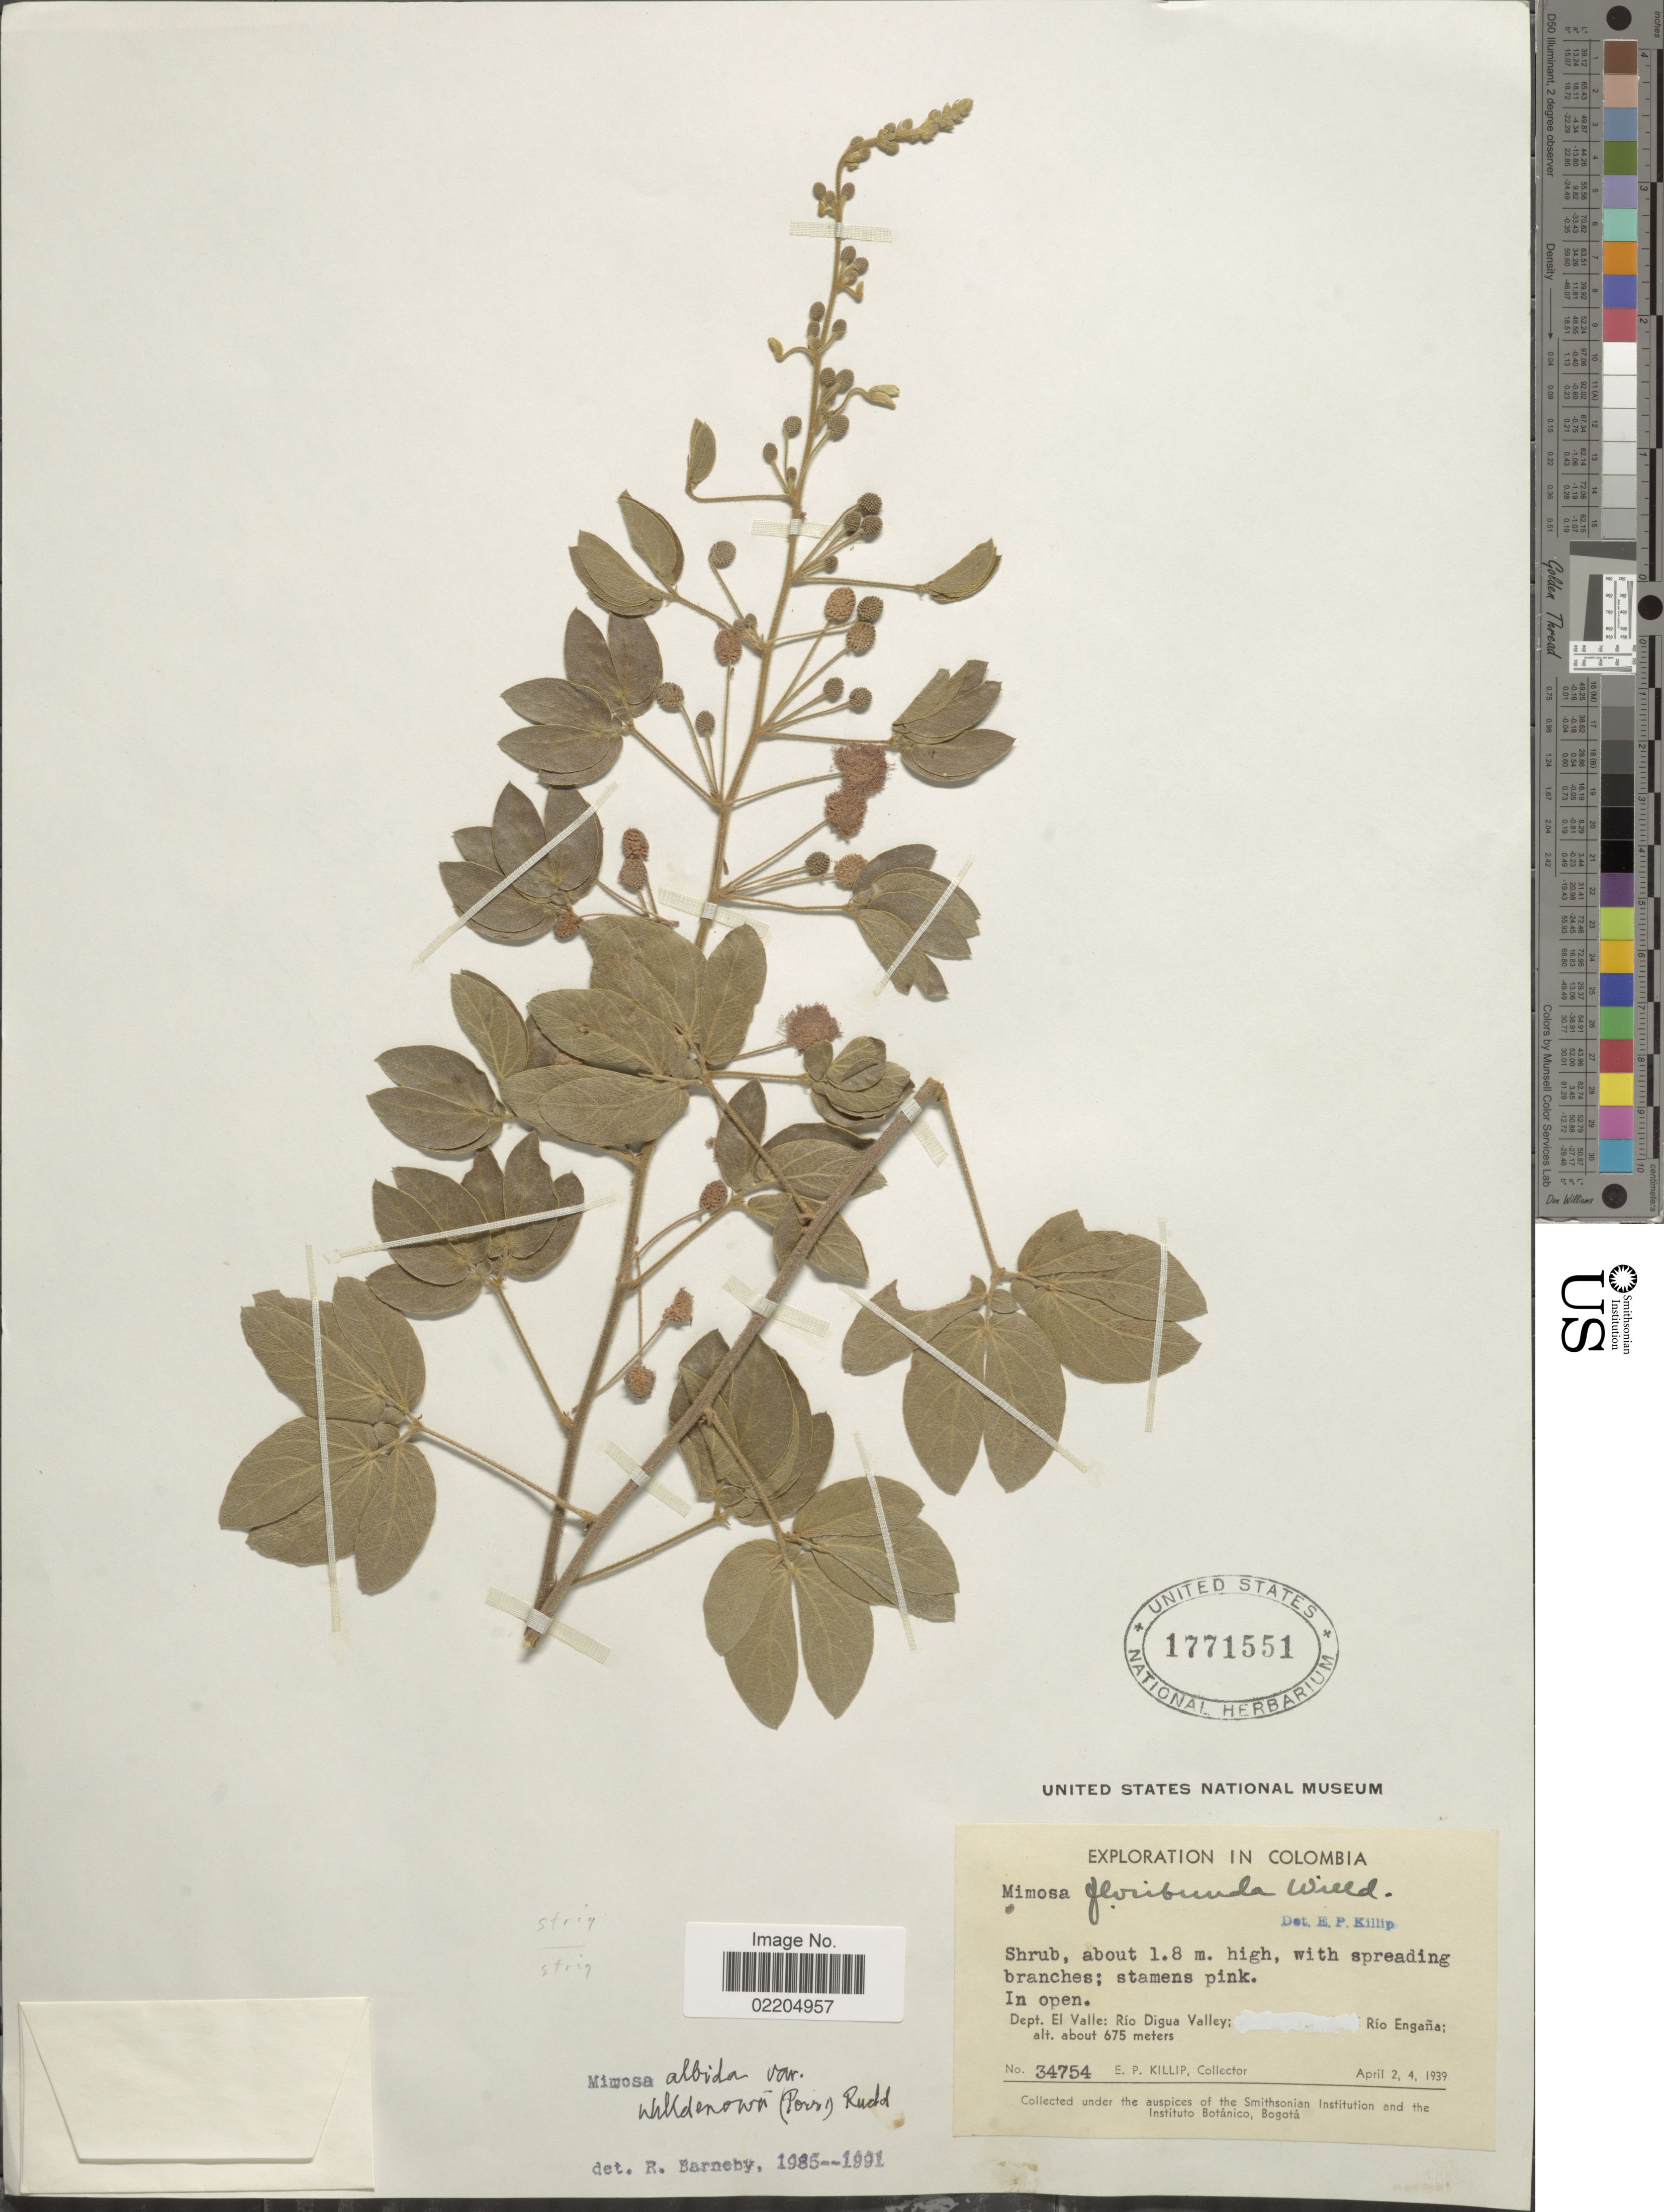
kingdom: Plantae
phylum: Tracheophyta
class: Magnoliopsida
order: Fabales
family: Fabaceae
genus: Mimosa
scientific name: Mimosa albida var. willdenowii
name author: (Poir.) Rudd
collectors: E. P. Killip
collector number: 34754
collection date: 1939-04-02/1939-04-04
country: Colombia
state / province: Valle del Cauca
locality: Dept. El Valle: Rio Digua Valley, Rio Engana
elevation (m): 675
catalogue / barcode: US 1771551